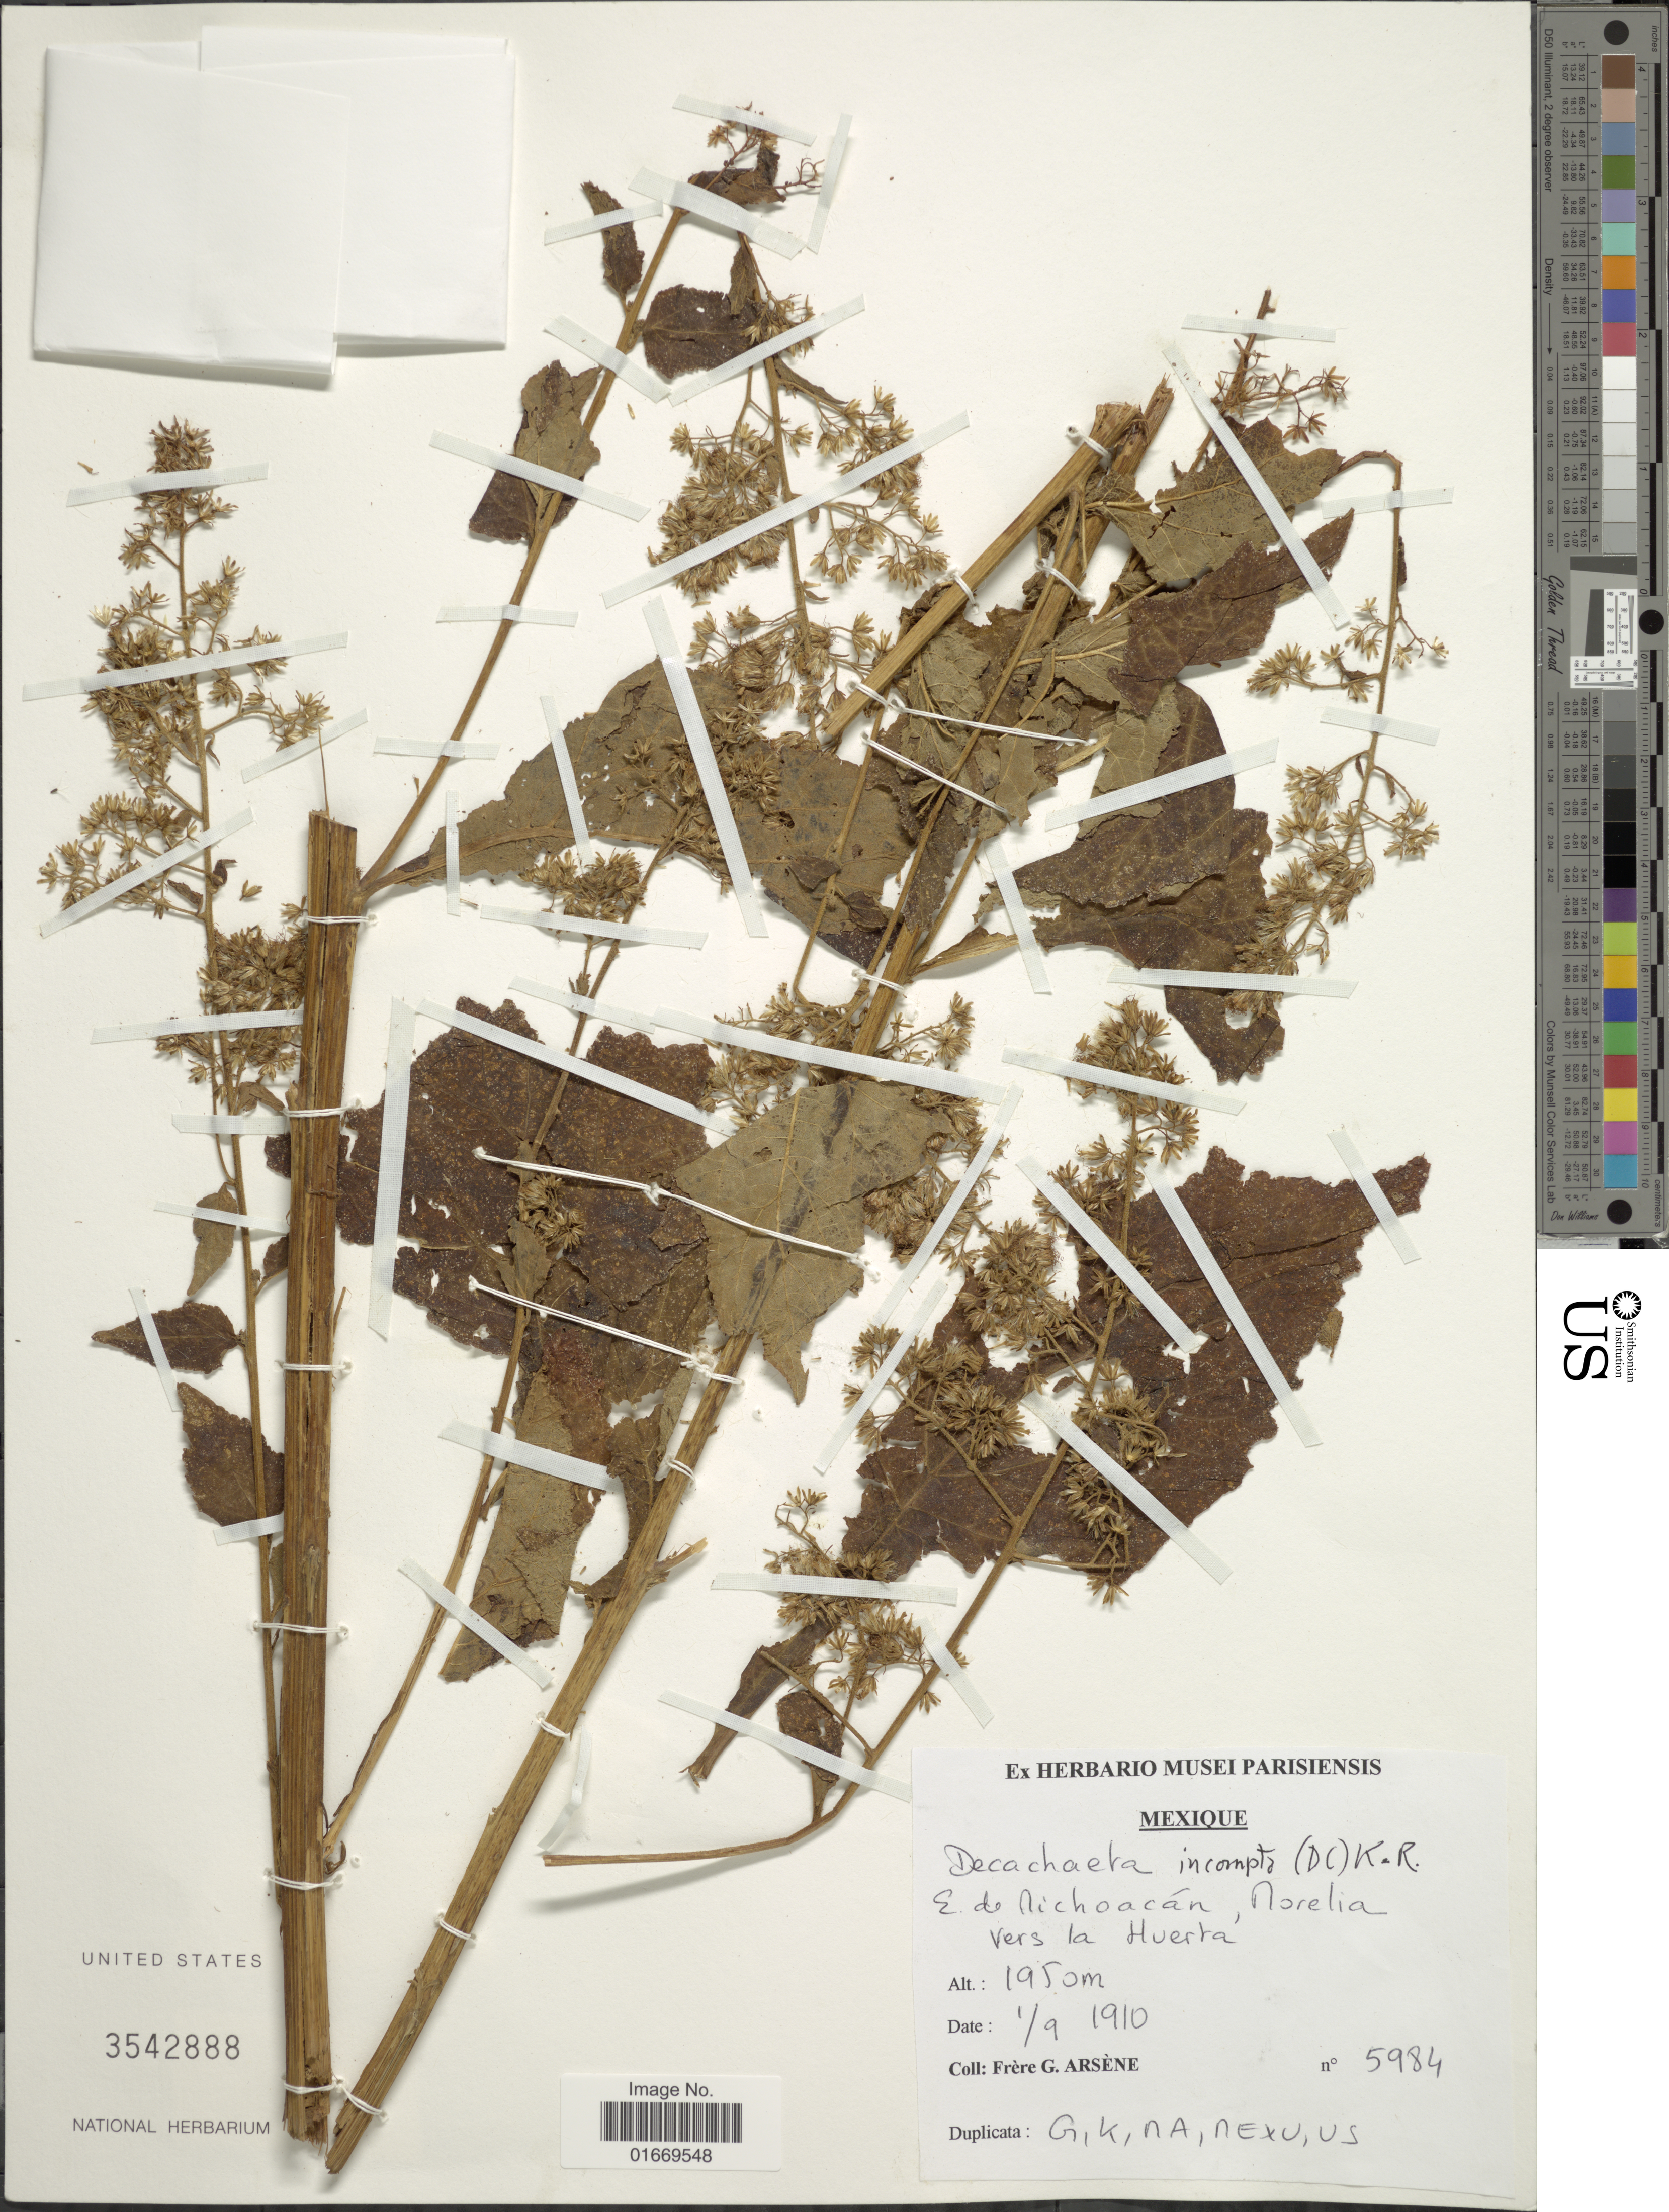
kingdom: Plantae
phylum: Tracheophyta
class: Magnoliopsida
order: Asterales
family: Asteraceae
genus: Decachaeta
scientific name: Decachaeta incompta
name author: (DC.) R.M. King & H. Rob.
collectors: Bro. G. Arsène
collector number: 5984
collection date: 1910-09-01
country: Mexico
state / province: Michoacán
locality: Norelia vers la Huerta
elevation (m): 1950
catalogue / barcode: US 3542888